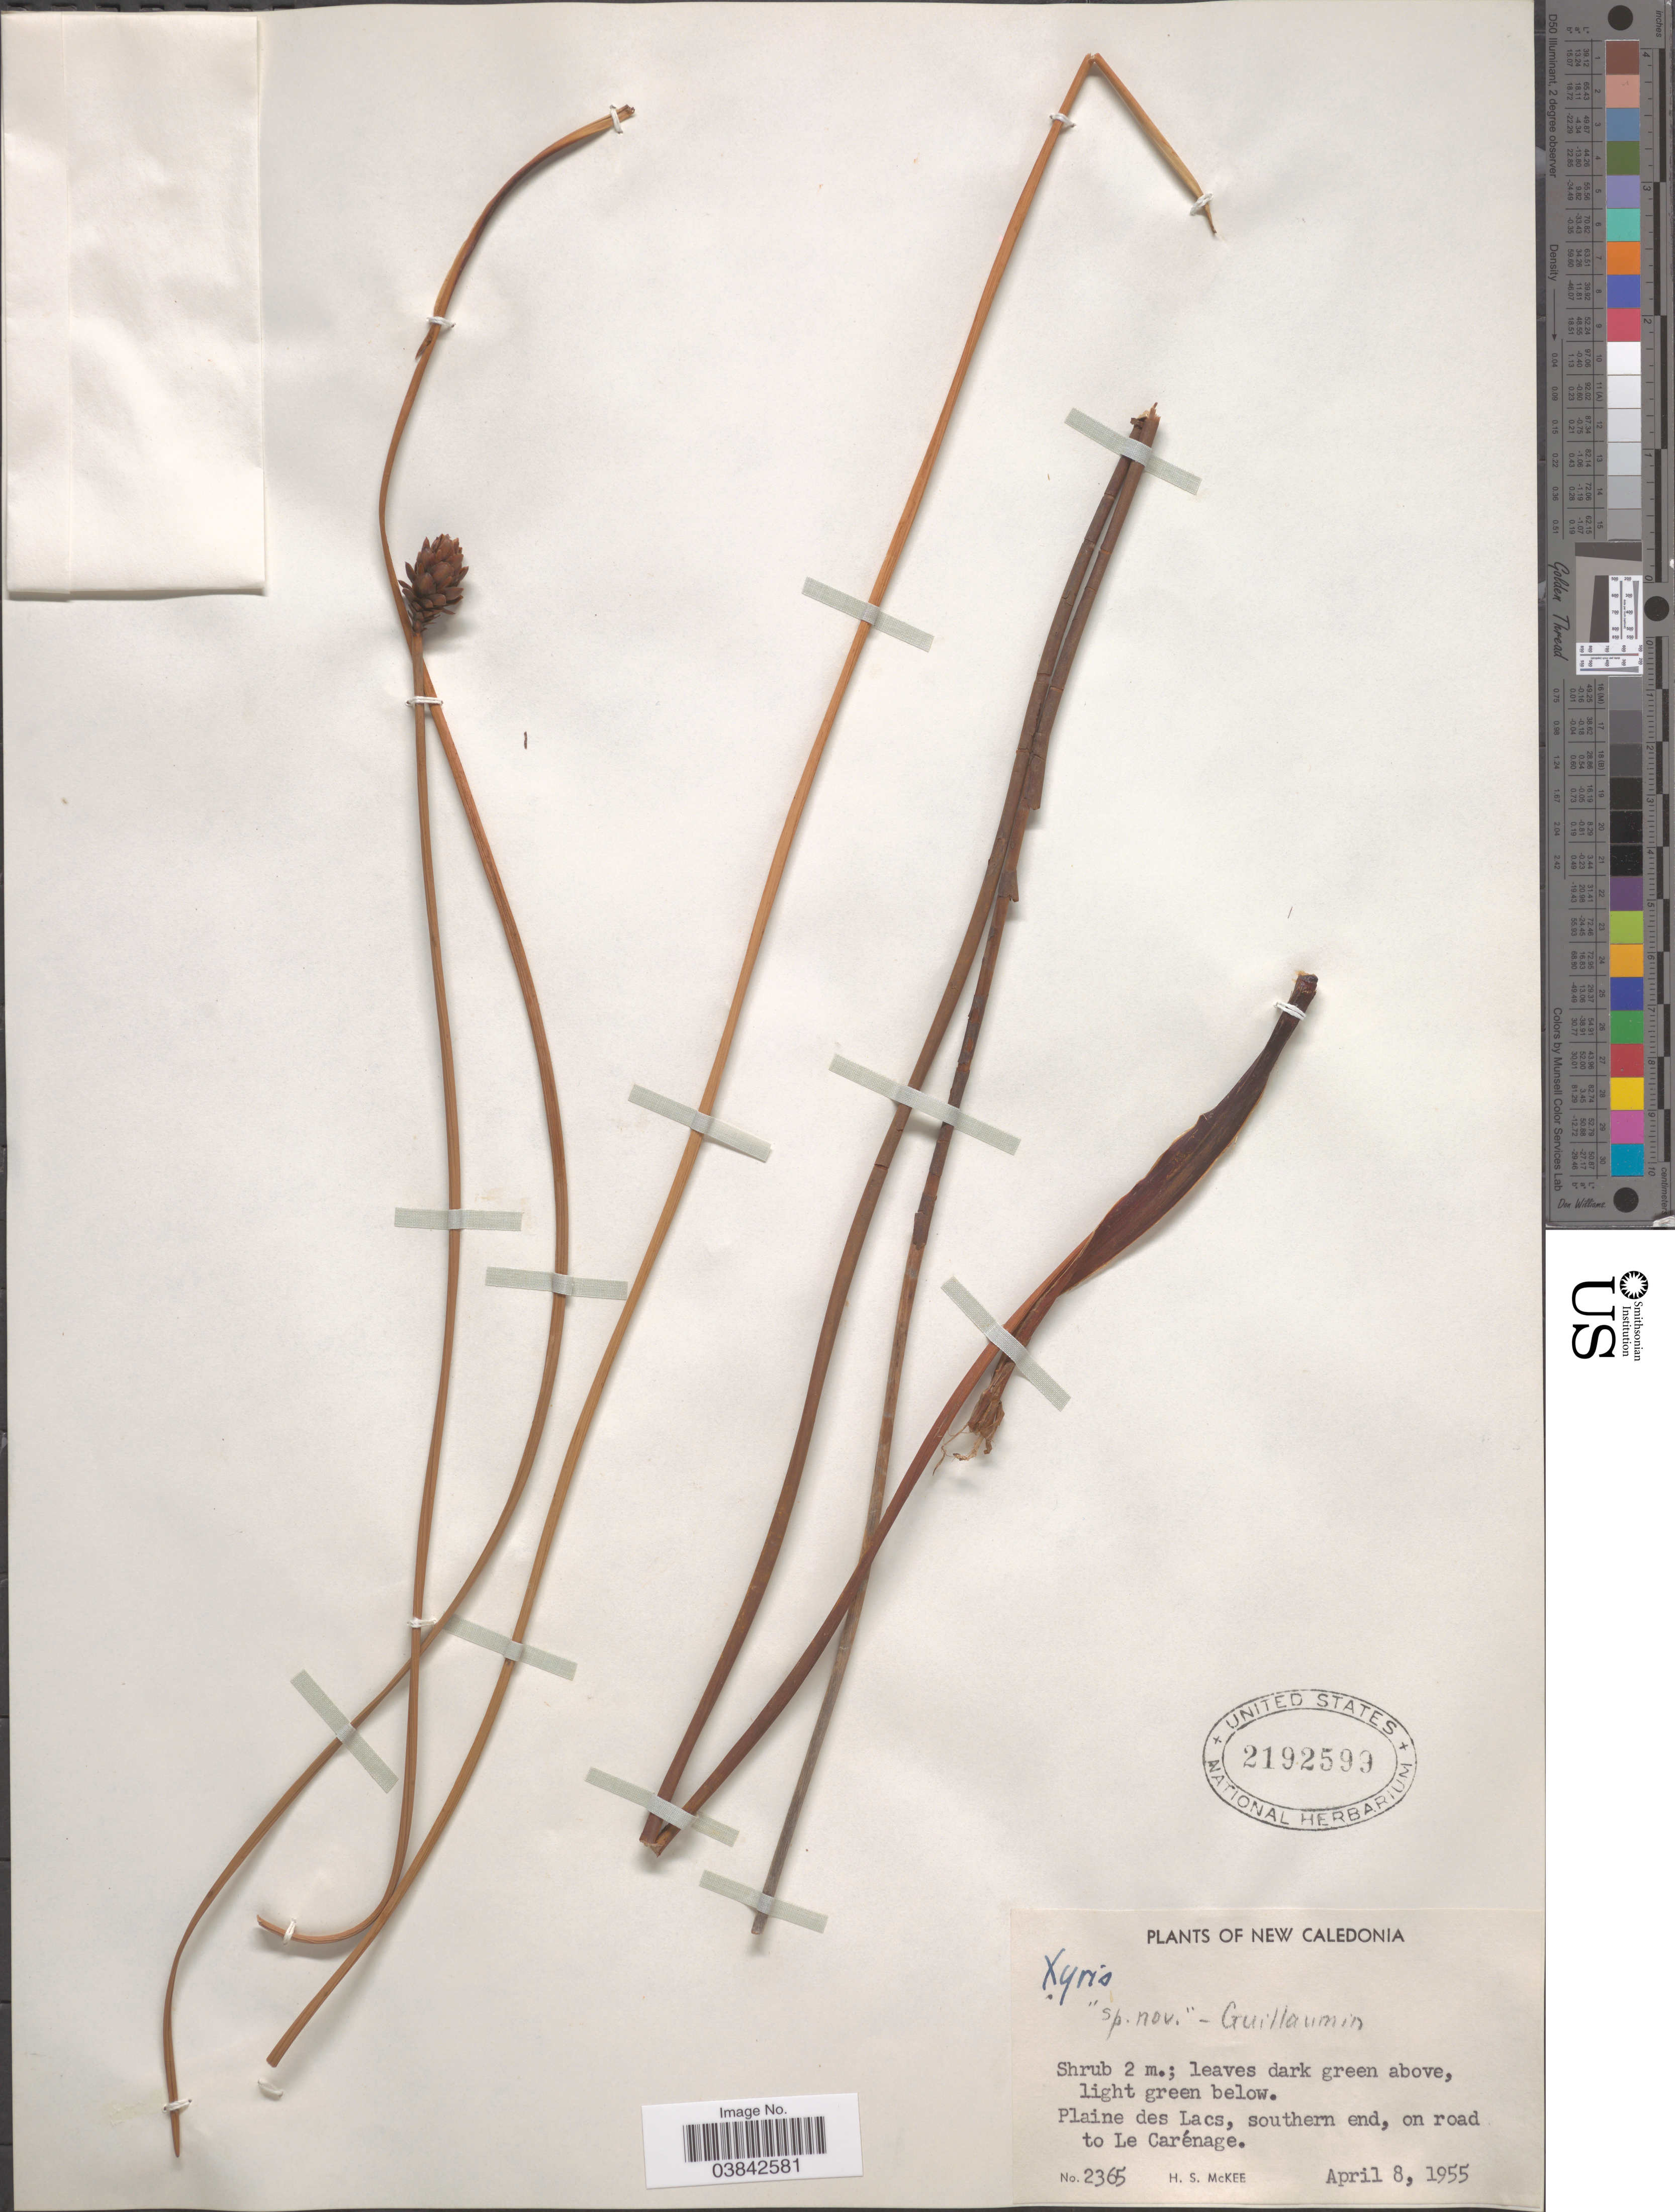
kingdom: Plantae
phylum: Tracheophyta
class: Liliopsida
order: Poales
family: Xyridaceae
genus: Xyris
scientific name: Xyris sp.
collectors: H. S. McKee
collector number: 2365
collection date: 1955-04-08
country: New Caledonia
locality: Plaine des Lacs, southern end, on road to Le Carénage.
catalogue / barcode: US 2192599